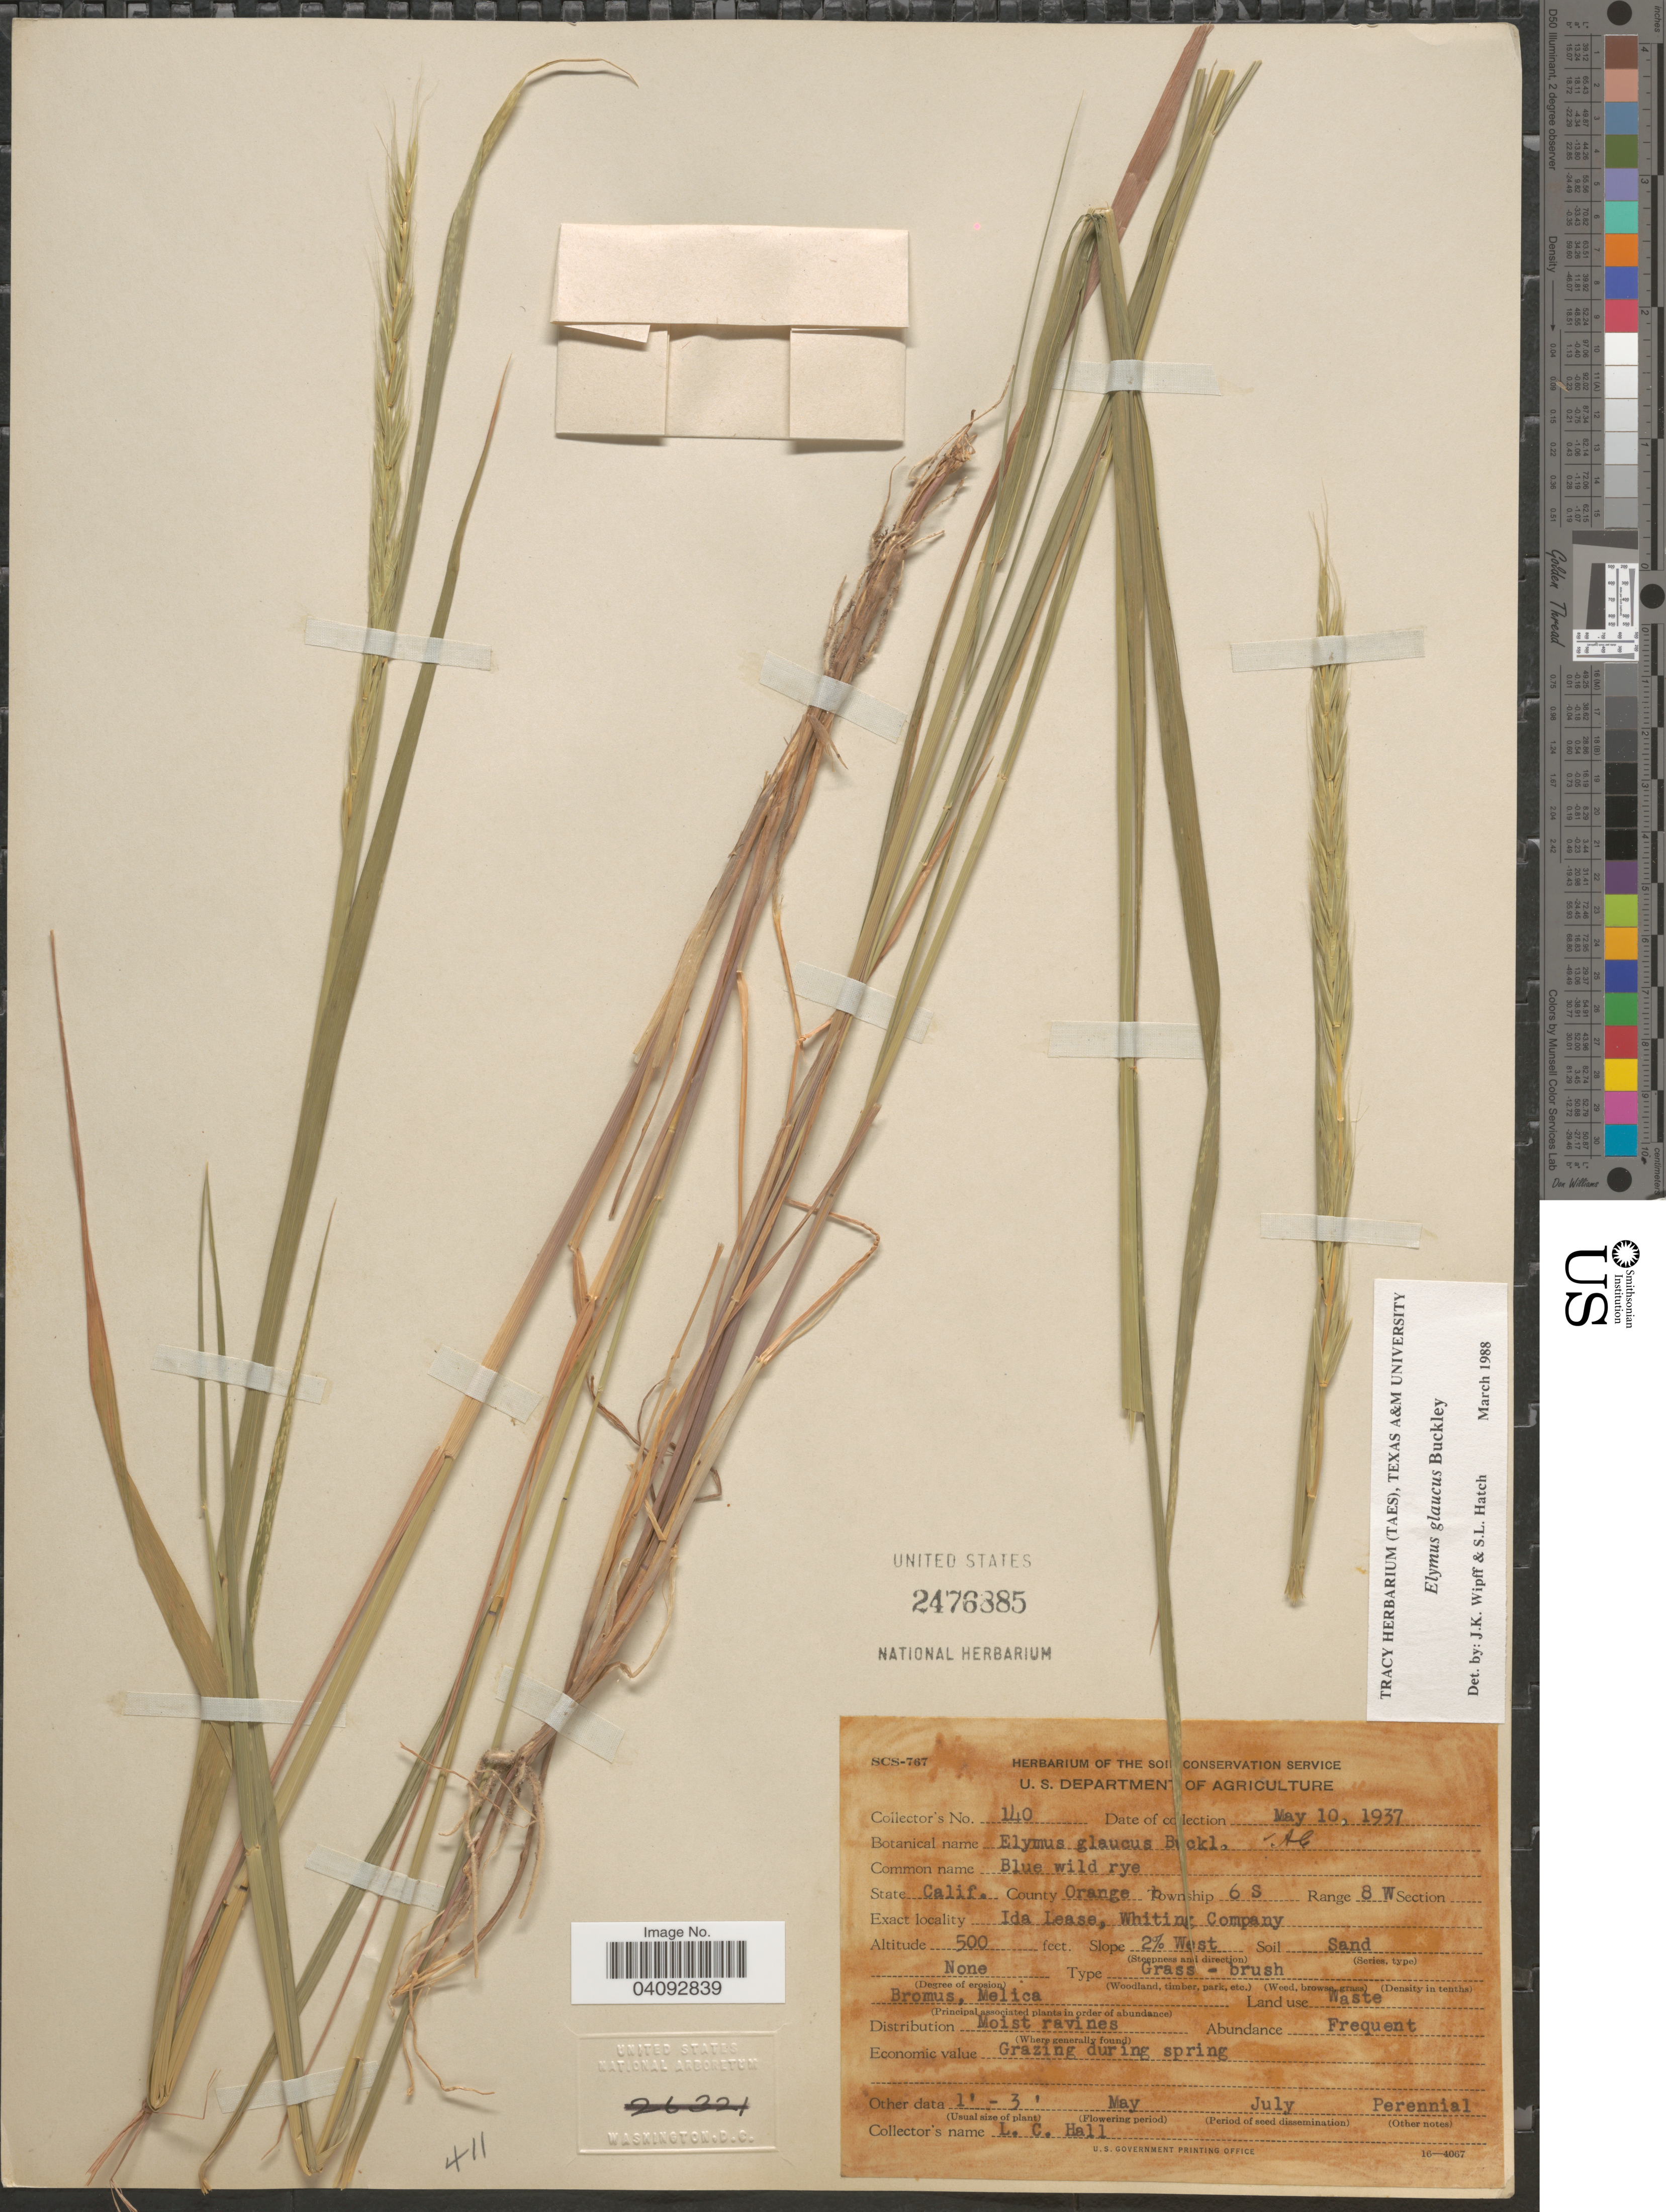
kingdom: Plantae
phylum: Tracheophyta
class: Liliopsida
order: Poales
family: Poaceae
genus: Elymus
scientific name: Elymus glaucus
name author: Buckley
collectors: L. Hall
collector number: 140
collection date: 1937-05-10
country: United States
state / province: California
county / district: Orange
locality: County Orange. Township 6 S Range 8 W Section. Ida Lease, Whiting Company.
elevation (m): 152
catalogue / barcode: US 2476885